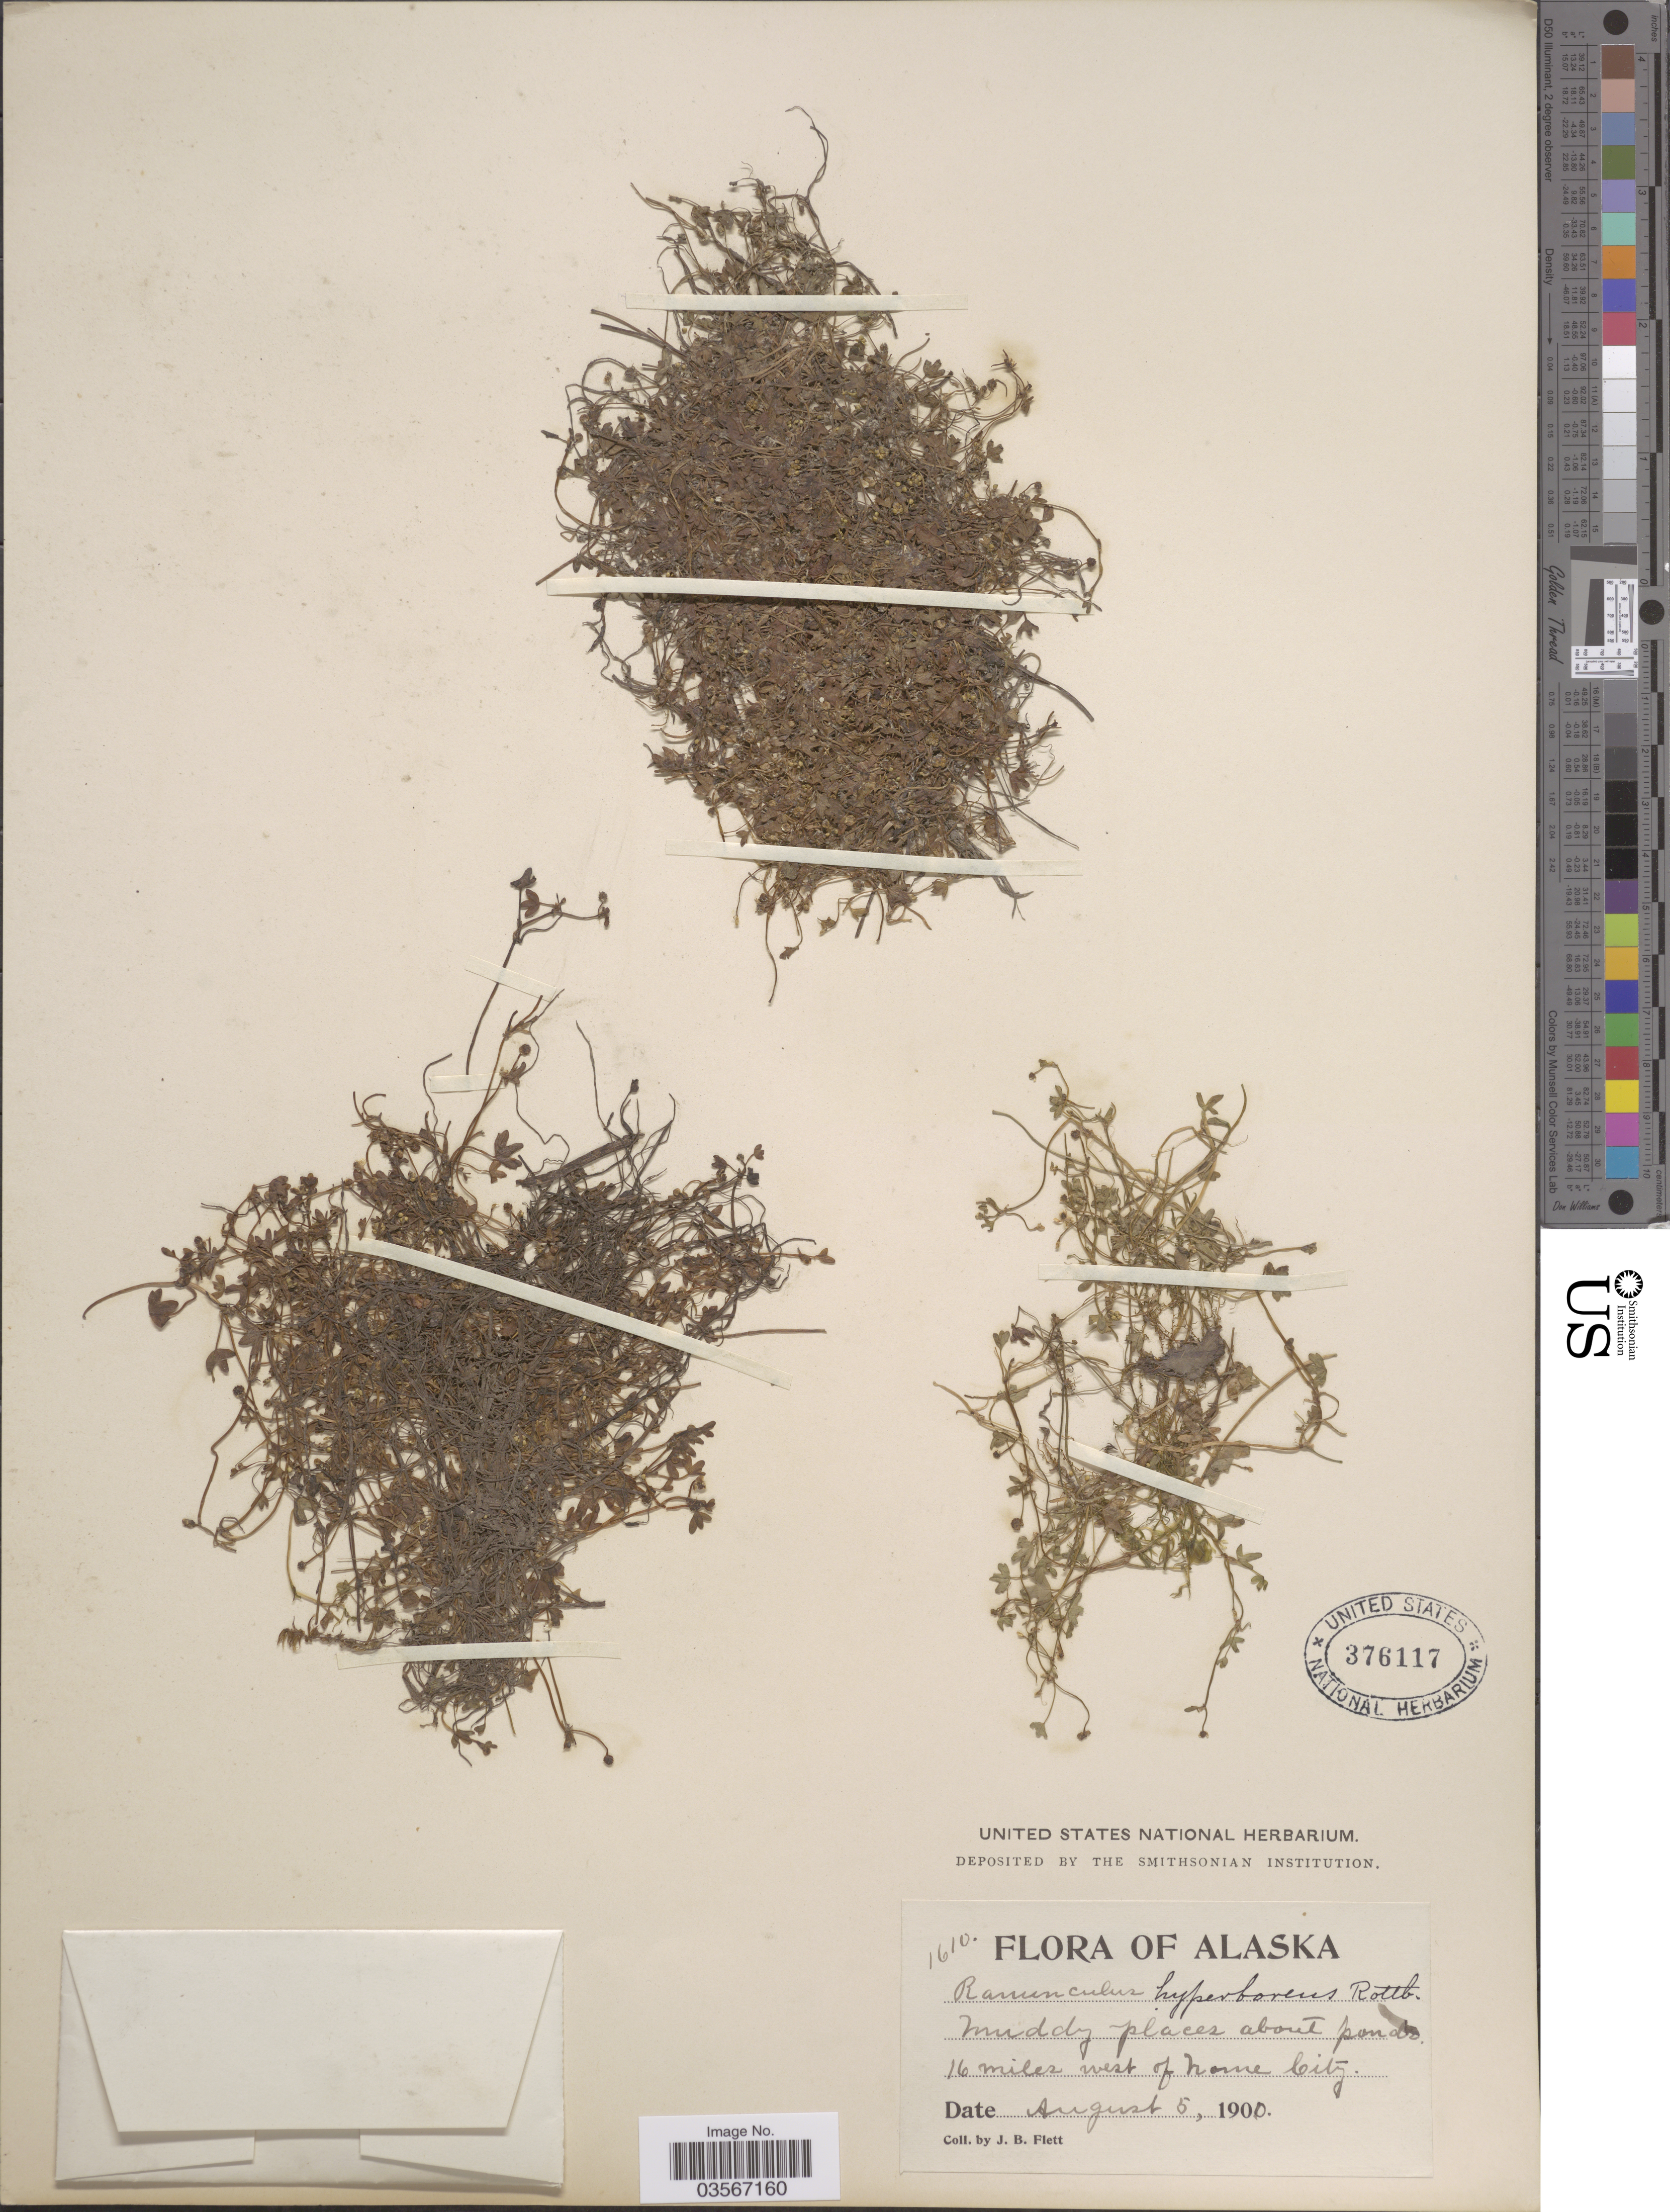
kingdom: Plantae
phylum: Tracheophyta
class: Magnoliopsida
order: Ranunculales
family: Ranunculaceae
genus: Ranunculus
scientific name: Ranunculus hyperboreus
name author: Rottb.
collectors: J. Flett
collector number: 1610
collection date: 1900-08-05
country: United States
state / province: Alaska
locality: Muddy places about ponds. 16 miles west of Nome City.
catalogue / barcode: US 376117